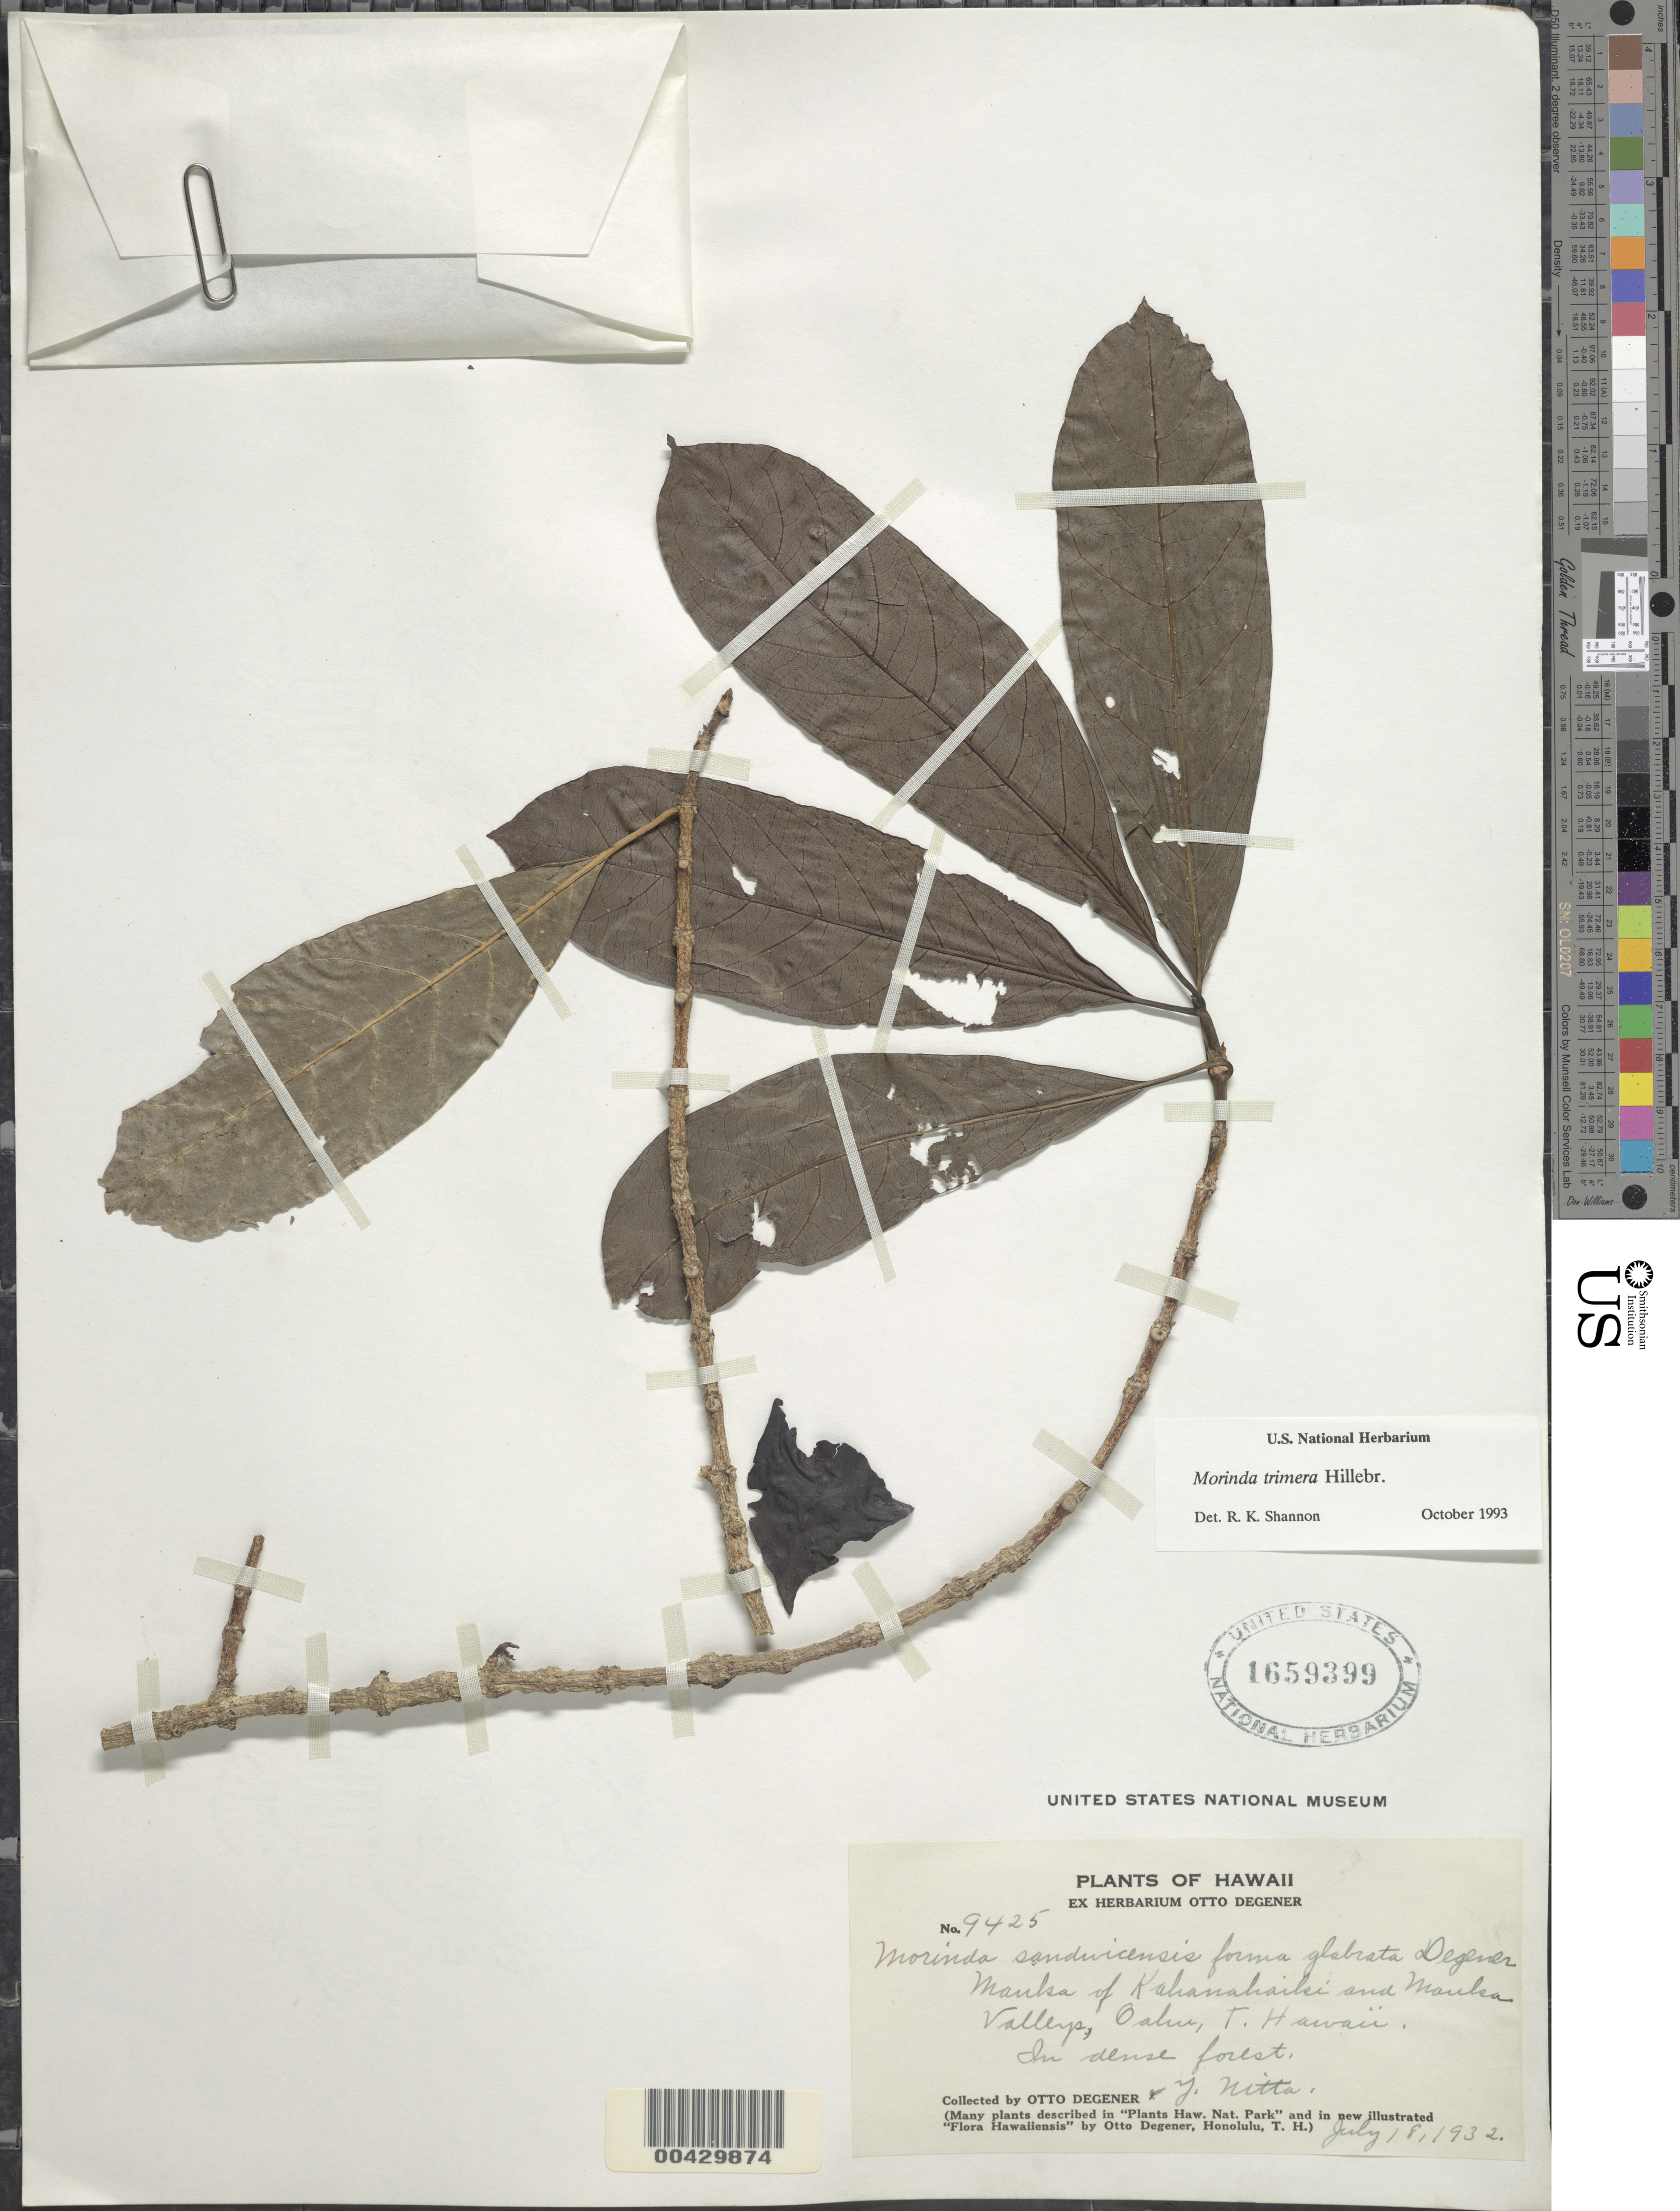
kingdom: Plantae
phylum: Tracheophyta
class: Magnoliopsida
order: Gentianales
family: Rubiaceae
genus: Gynochthodes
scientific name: Gynochthodes trimera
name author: (Hillebr.) Razafim. & B. Bremer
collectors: O. Degener & Y. Nitta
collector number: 9425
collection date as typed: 18 Jul 1932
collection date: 1932-07-18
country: United States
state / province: Hawaii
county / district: Honolulu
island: Oahu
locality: Mauka of Kahanahaiki and Mauka Valleys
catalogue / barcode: US 1659399